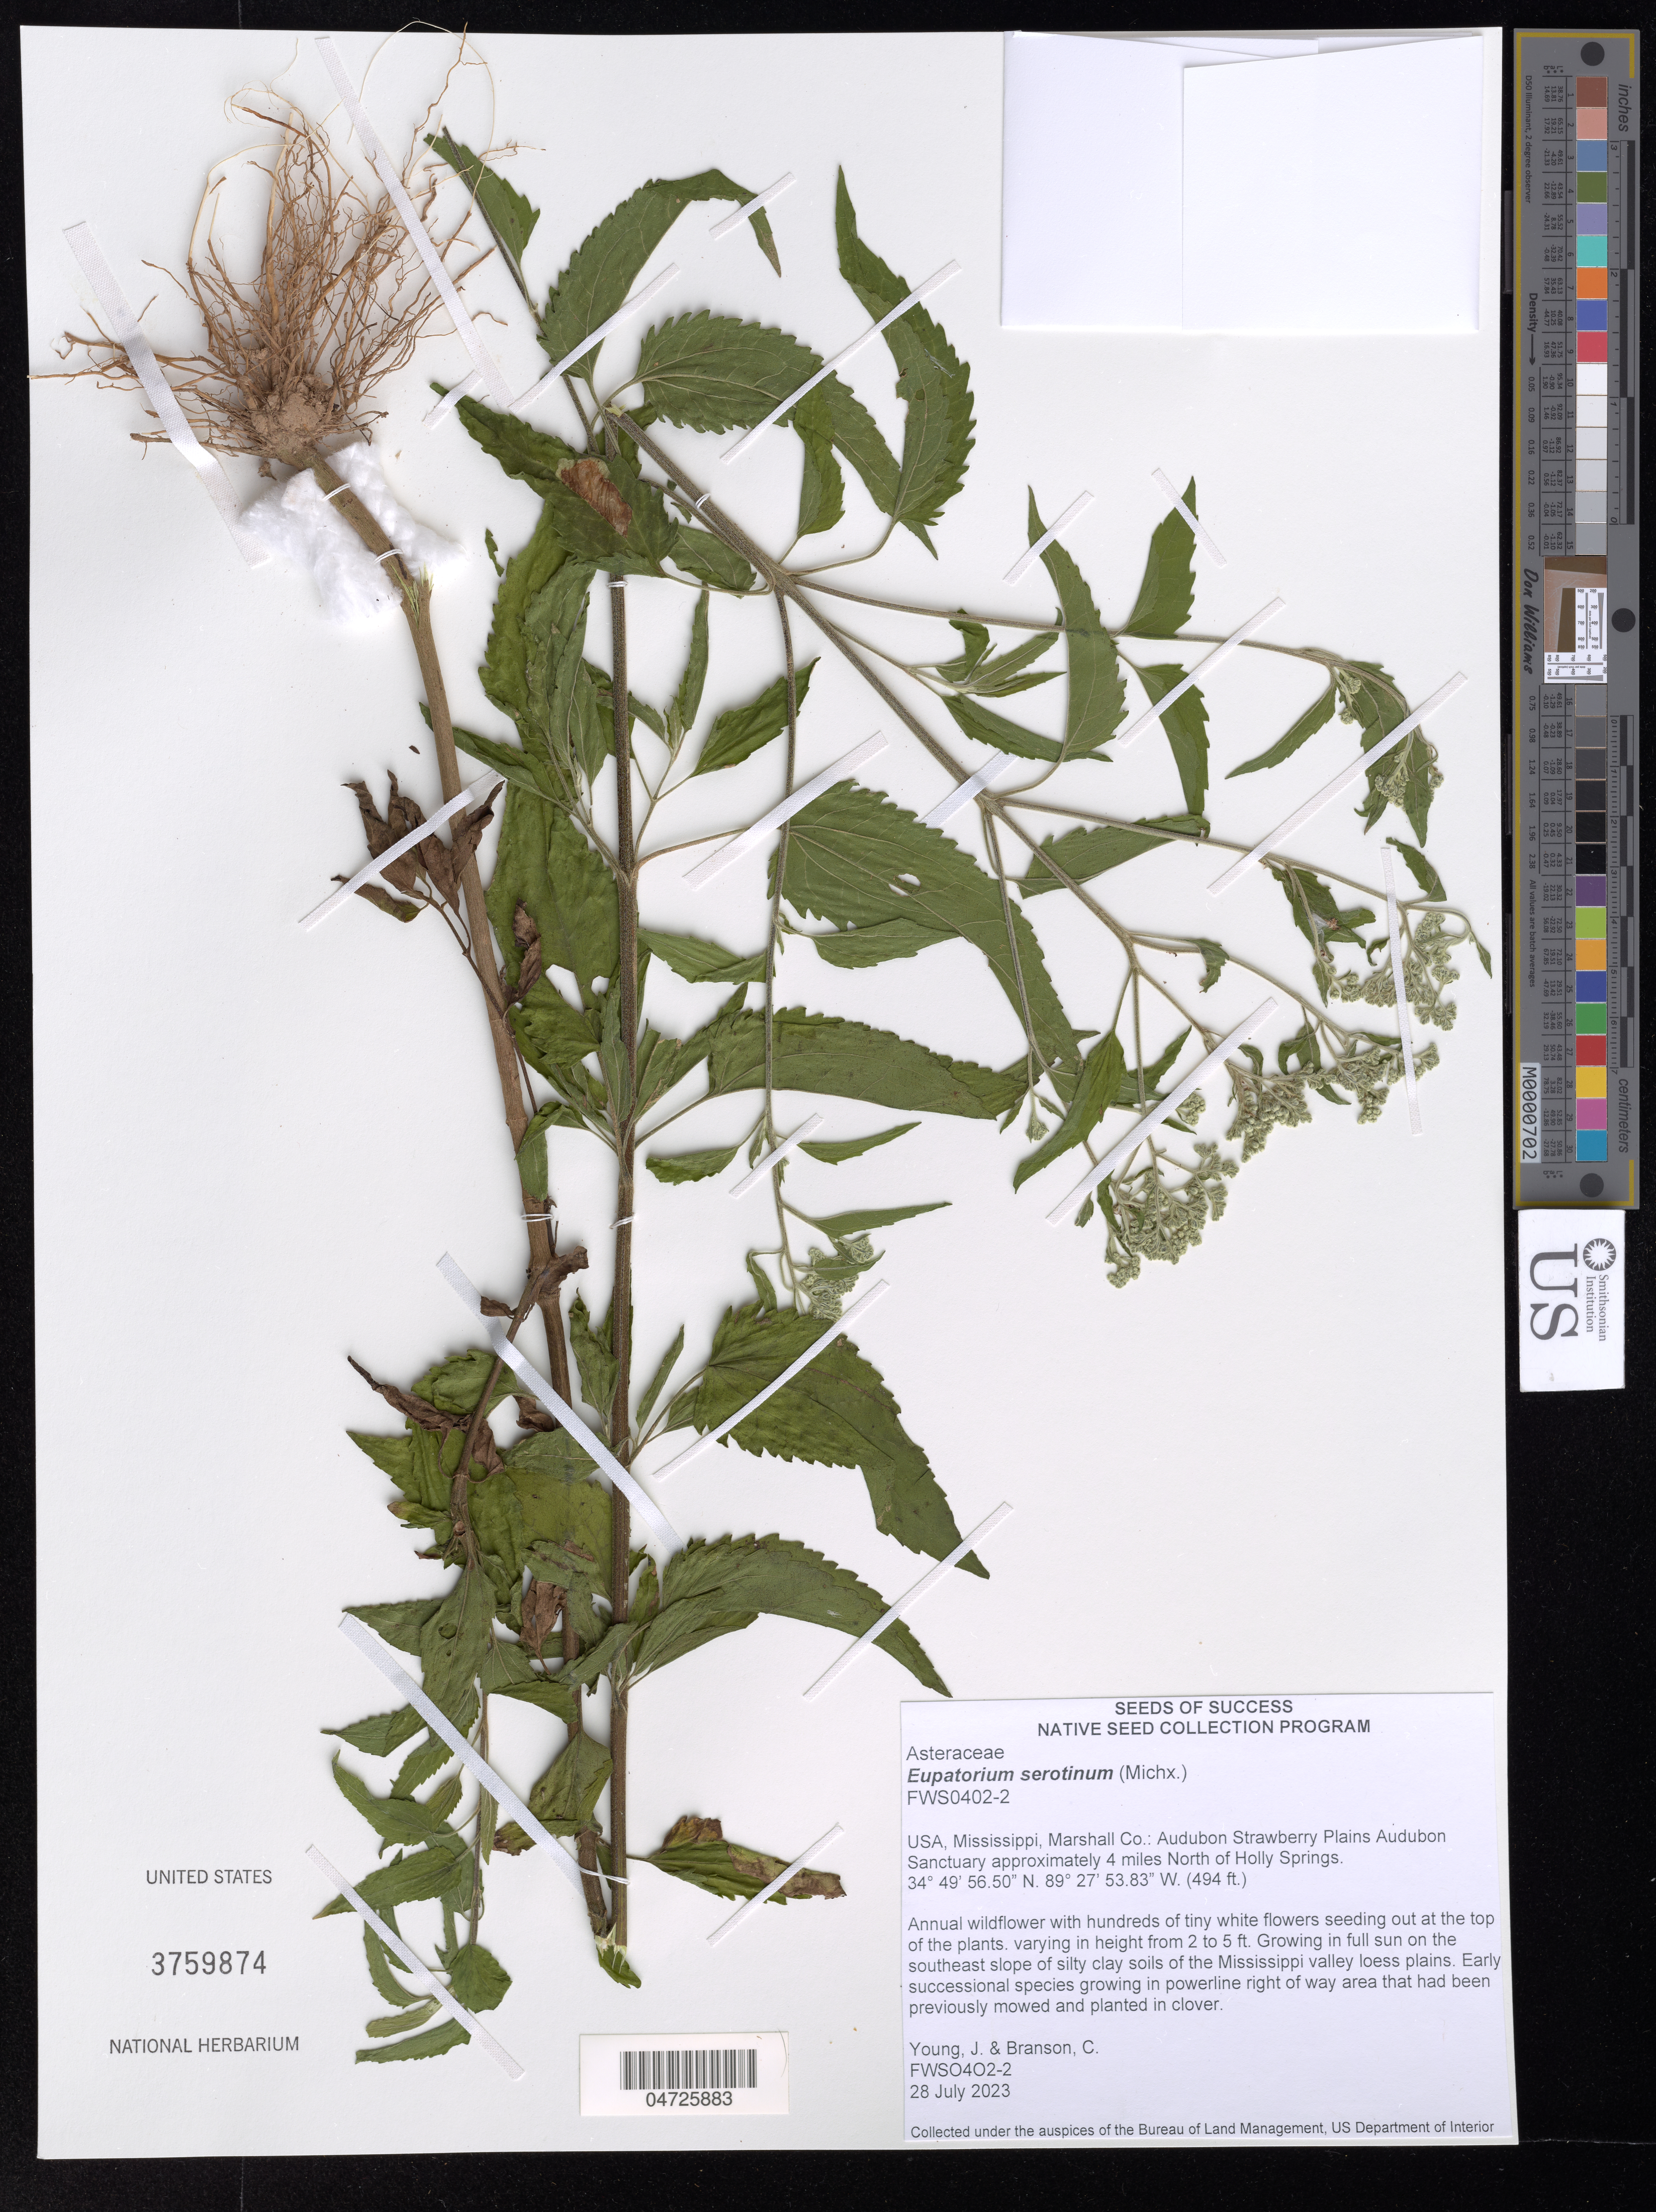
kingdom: Plantae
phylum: Tracheophyta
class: Magnoliopsida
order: Asterales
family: Asteraceae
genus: Eupatorium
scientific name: Eupatorium serotinum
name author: Michx.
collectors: J. Young & C. Branson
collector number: FWSO4O2-2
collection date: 2023-07-28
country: United States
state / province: Mississippi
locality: Marshall Co.: Audubon Strawberry Plains Audubon Sanctuary approximately 4 miles North of Holly Springs. Growing in full sun on the southeast slope of silty clay soils of the Mississippi valley loess plains.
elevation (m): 151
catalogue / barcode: US 3759874